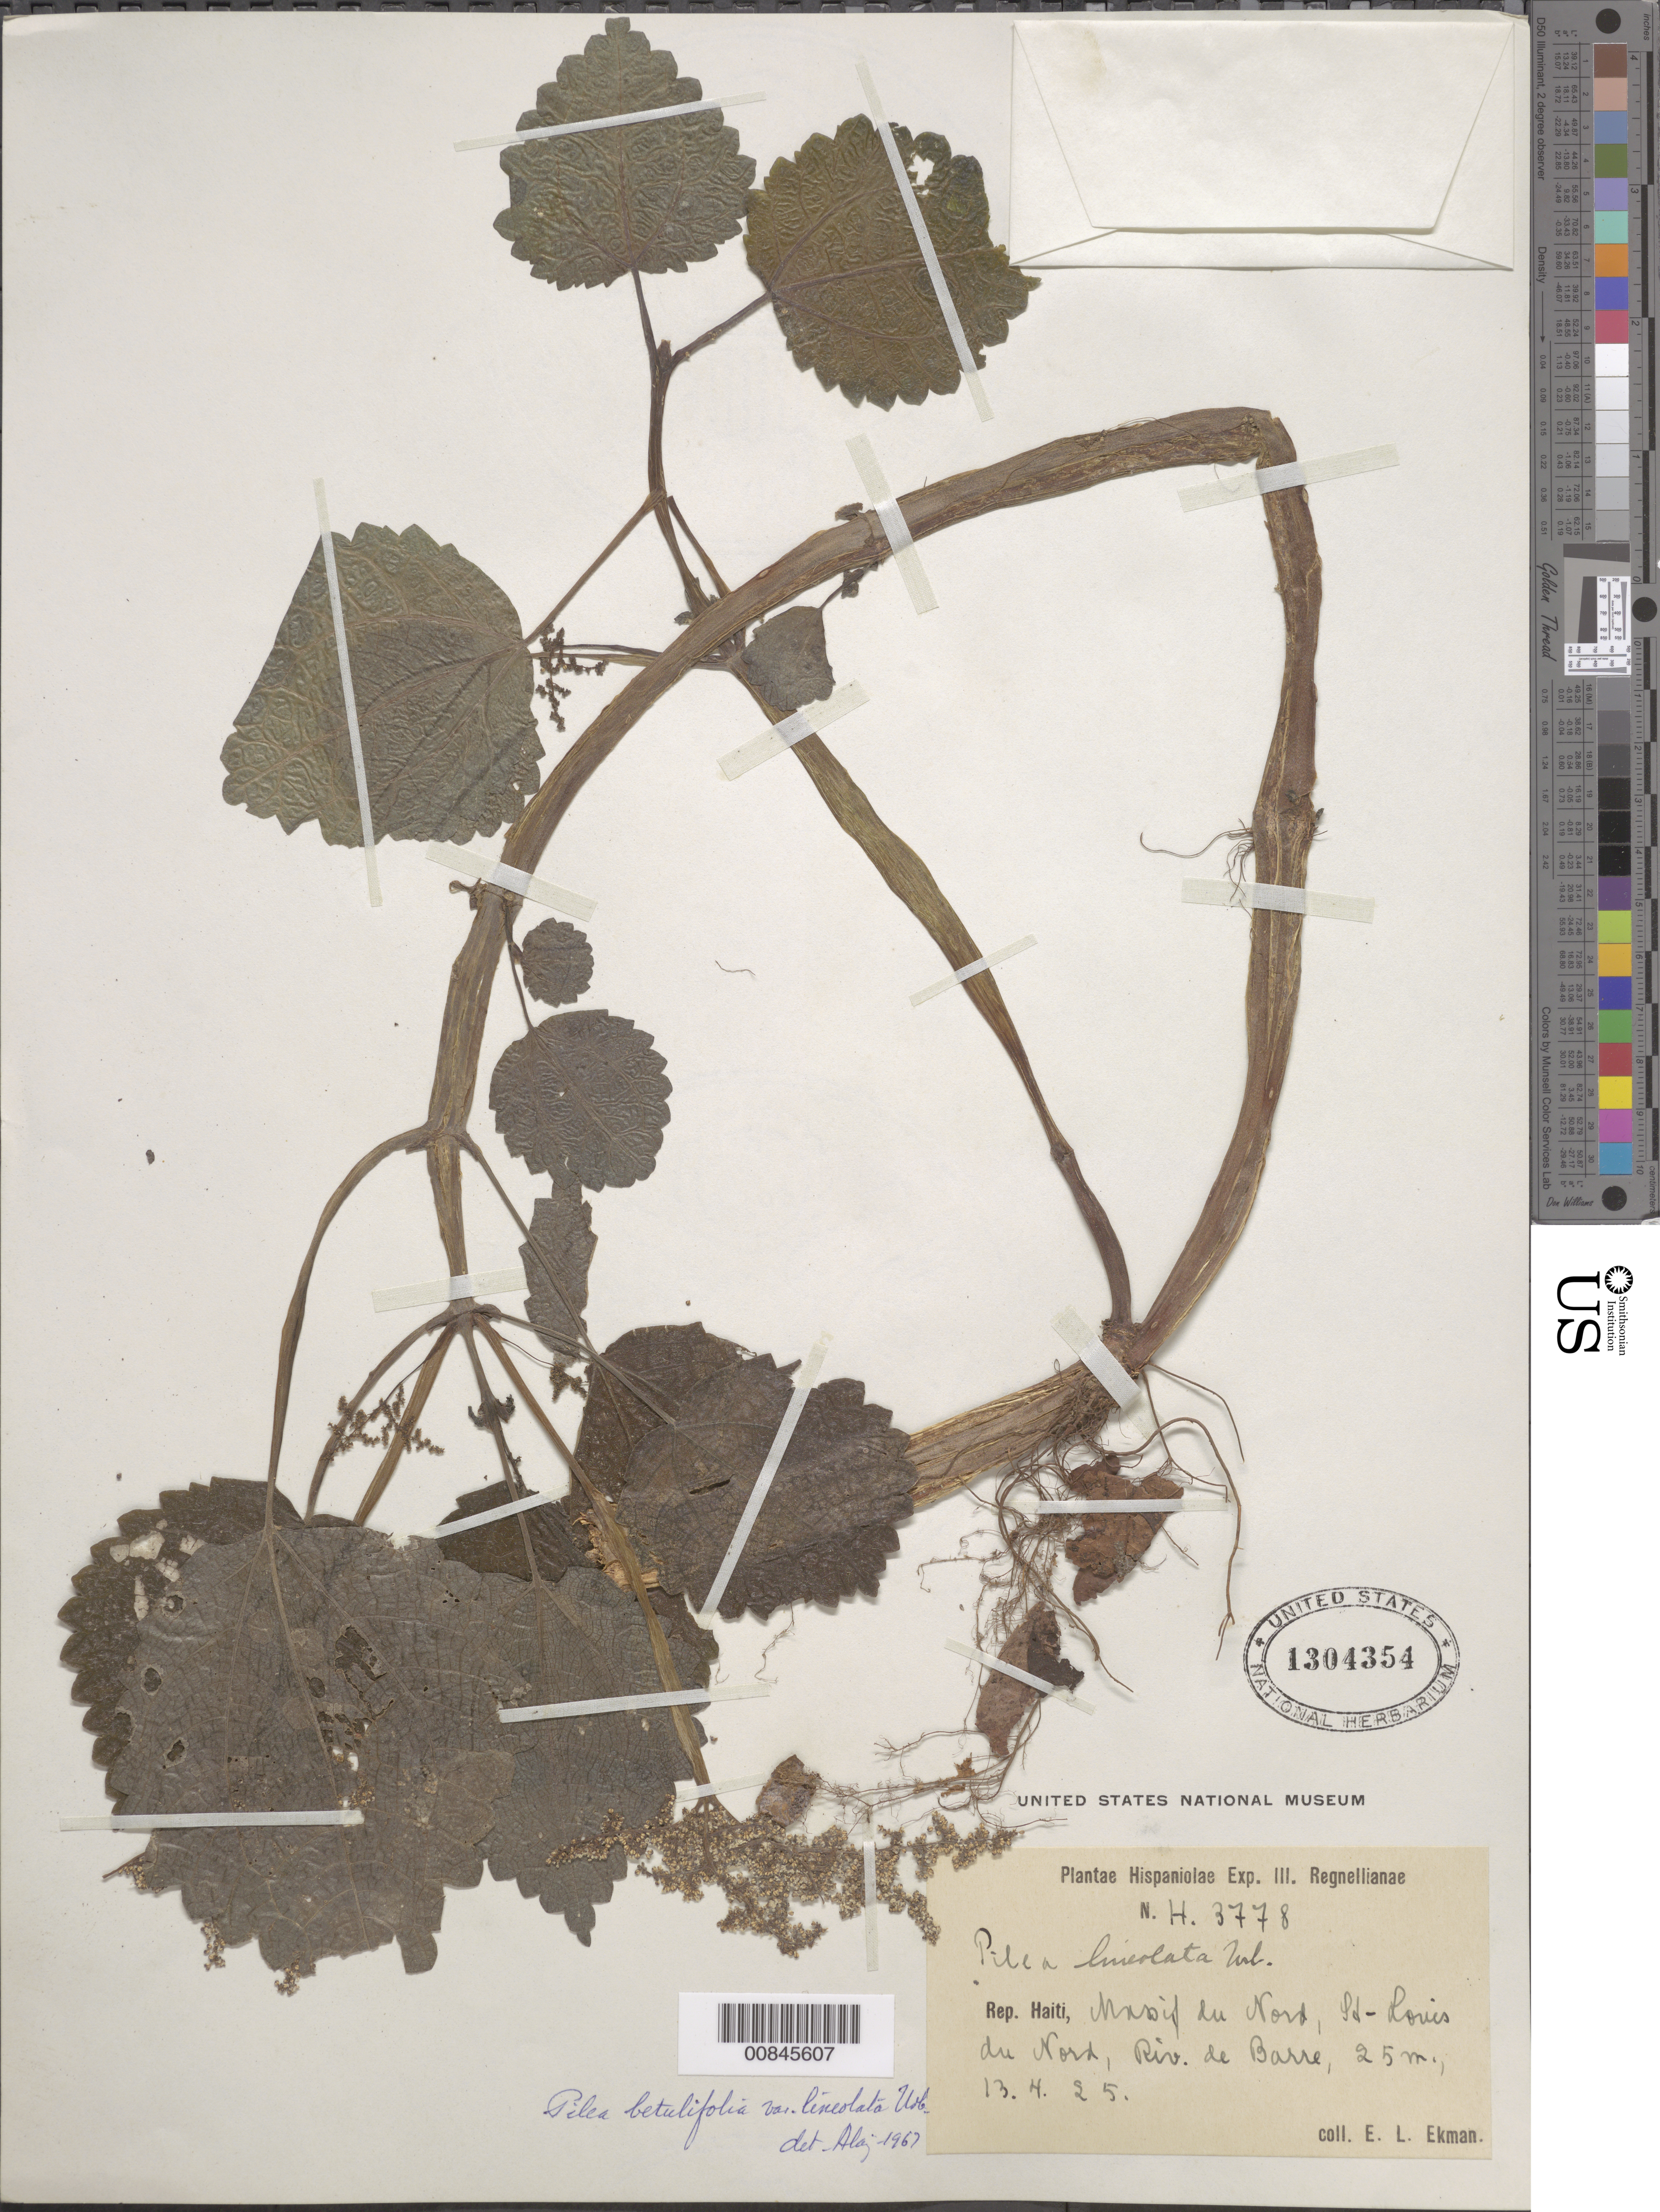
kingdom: Plantae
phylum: Tracheophyta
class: Magnoliopsida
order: Rosales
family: Urticaceae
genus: Pilea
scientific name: Pilea betulifolia var. lineolata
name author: Urb.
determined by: Liogier, Alain H.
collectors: E. L. Ekman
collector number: H 3778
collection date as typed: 13 Apr 1925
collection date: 1925-04-13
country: Haiti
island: Hispaniola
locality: Massif du Nord, St-Louis du Nord, Riv. de Barre.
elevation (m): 25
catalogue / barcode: US 1304354